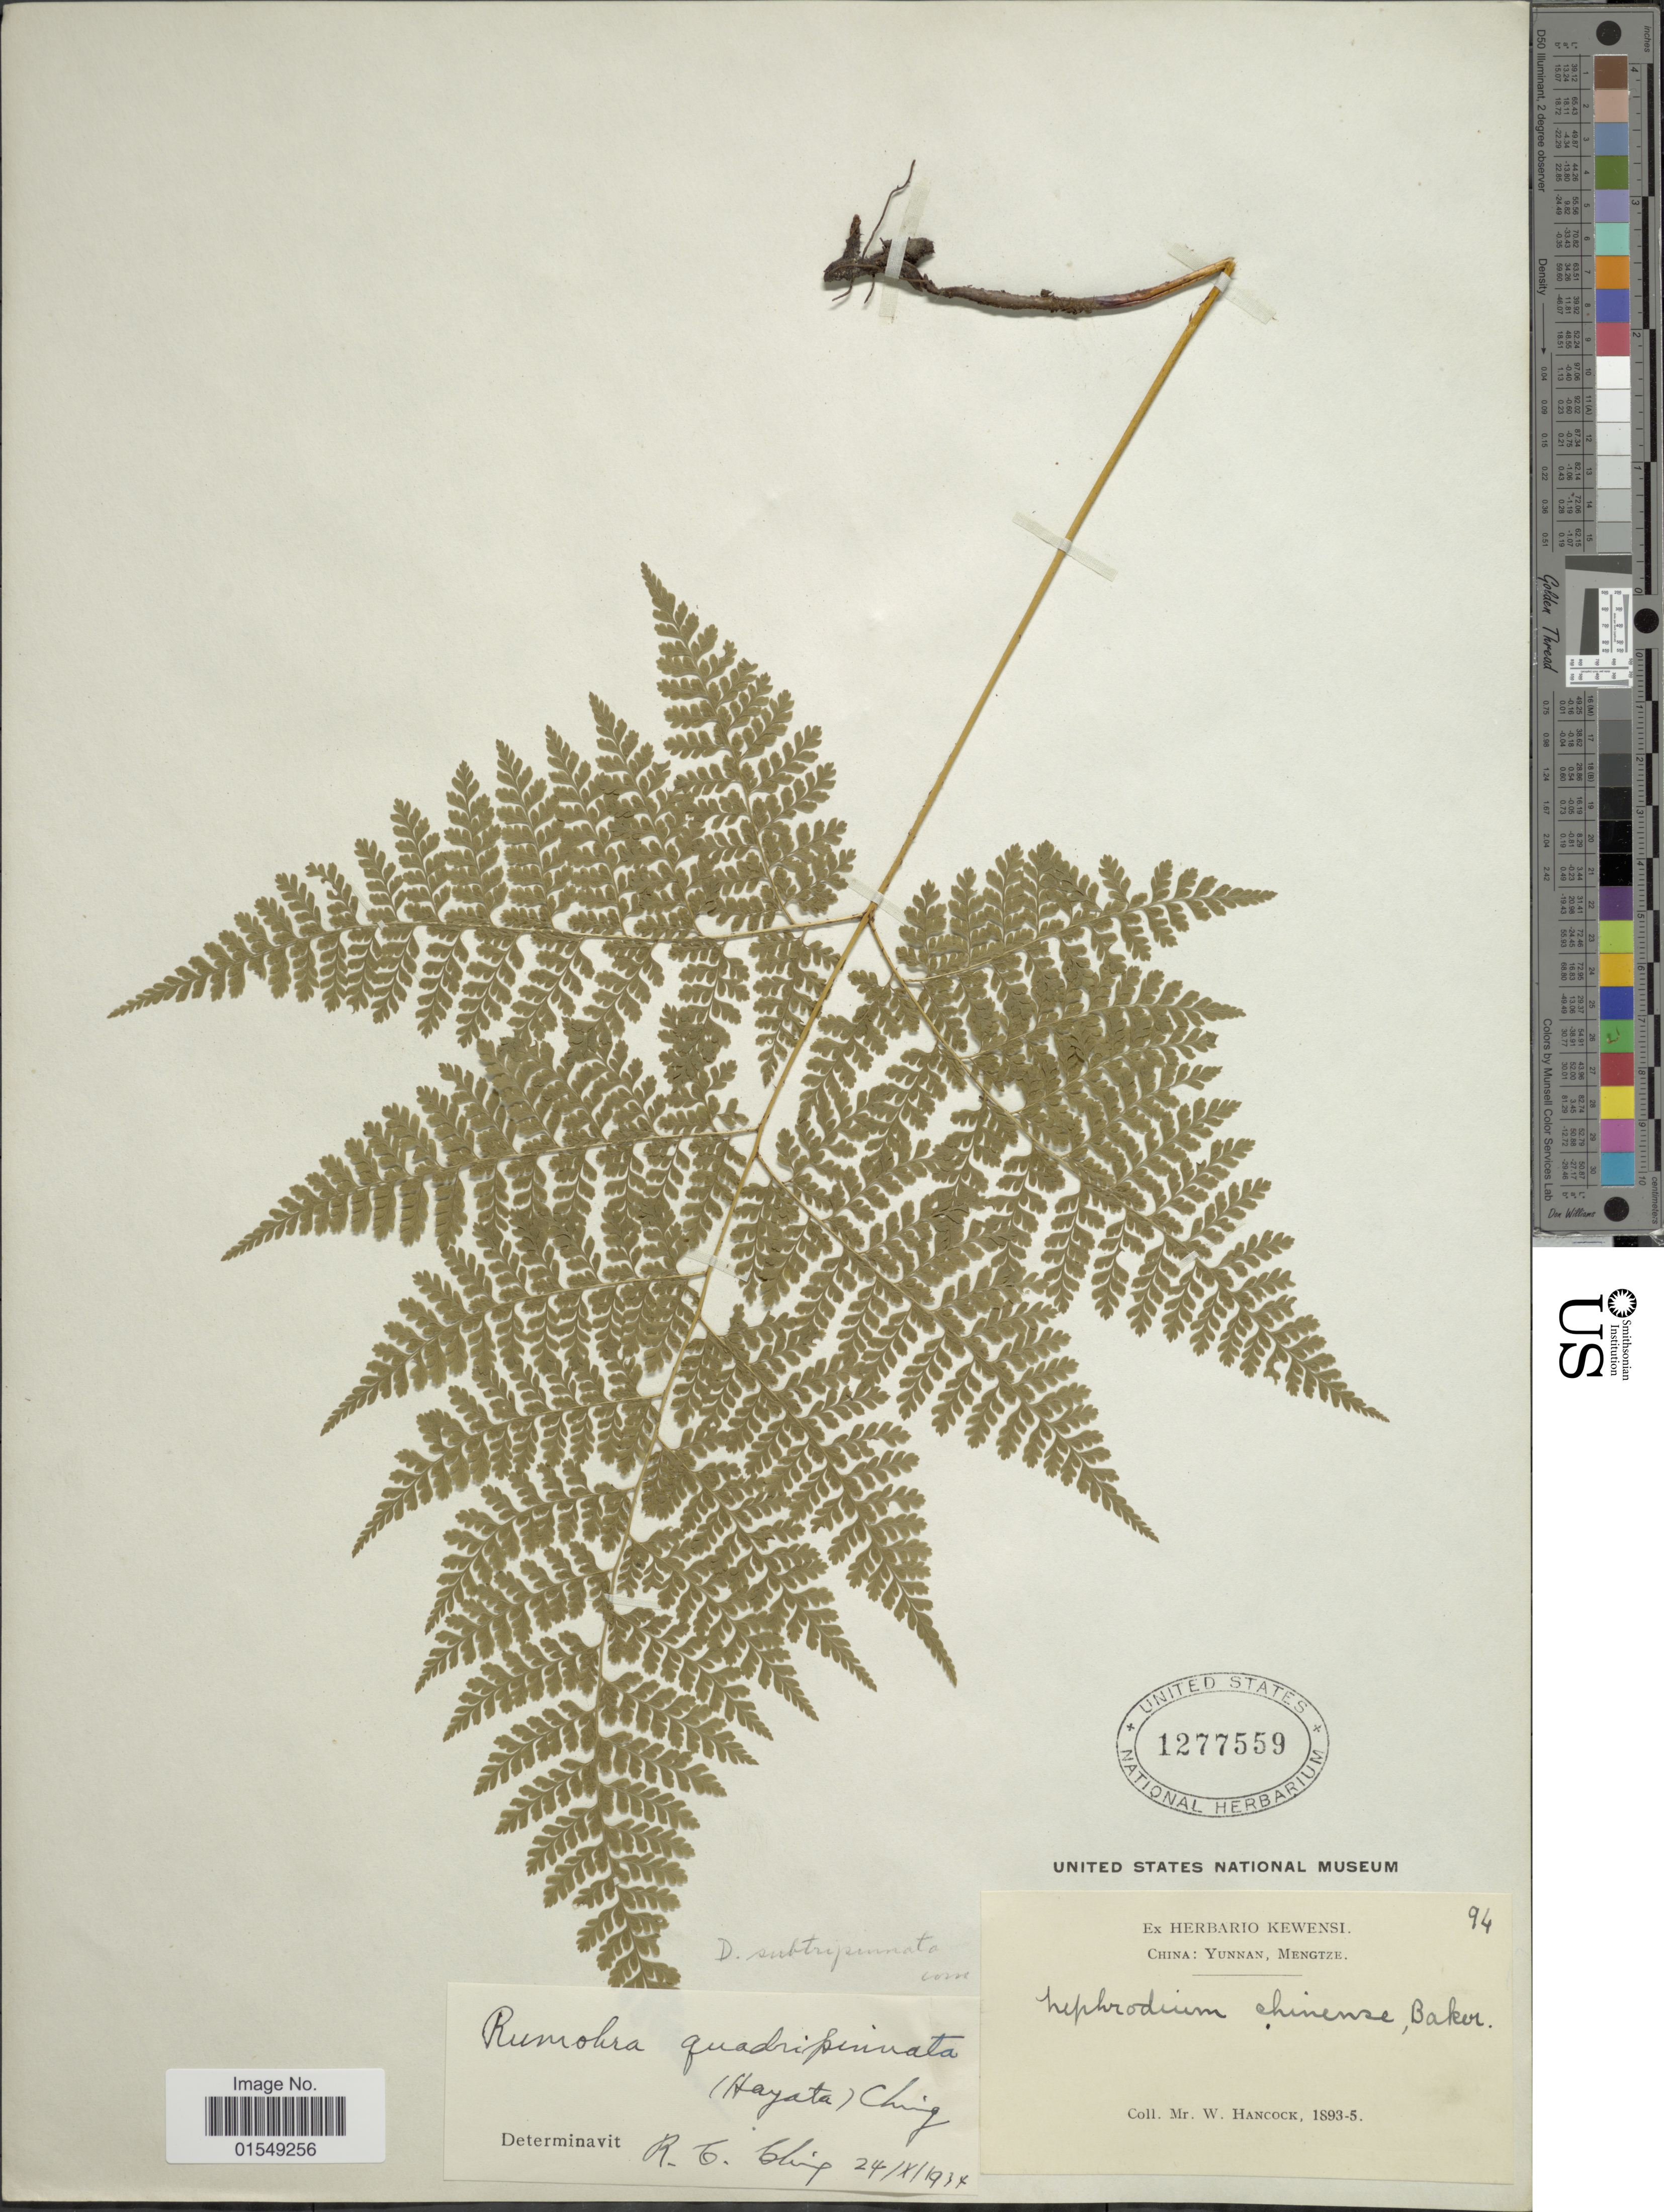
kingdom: Plantae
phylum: Tracheophyta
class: Polypodiopsida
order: Polypodiales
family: Dryopteridaceae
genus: Arachniodes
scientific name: Arachniodes quadripinnata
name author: (Hayata) Seriz.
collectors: W. Hancock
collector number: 94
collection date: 1893/1895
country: China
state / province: Yunnan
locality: China: Yunnan, Mengtze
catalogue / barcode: US 1277559